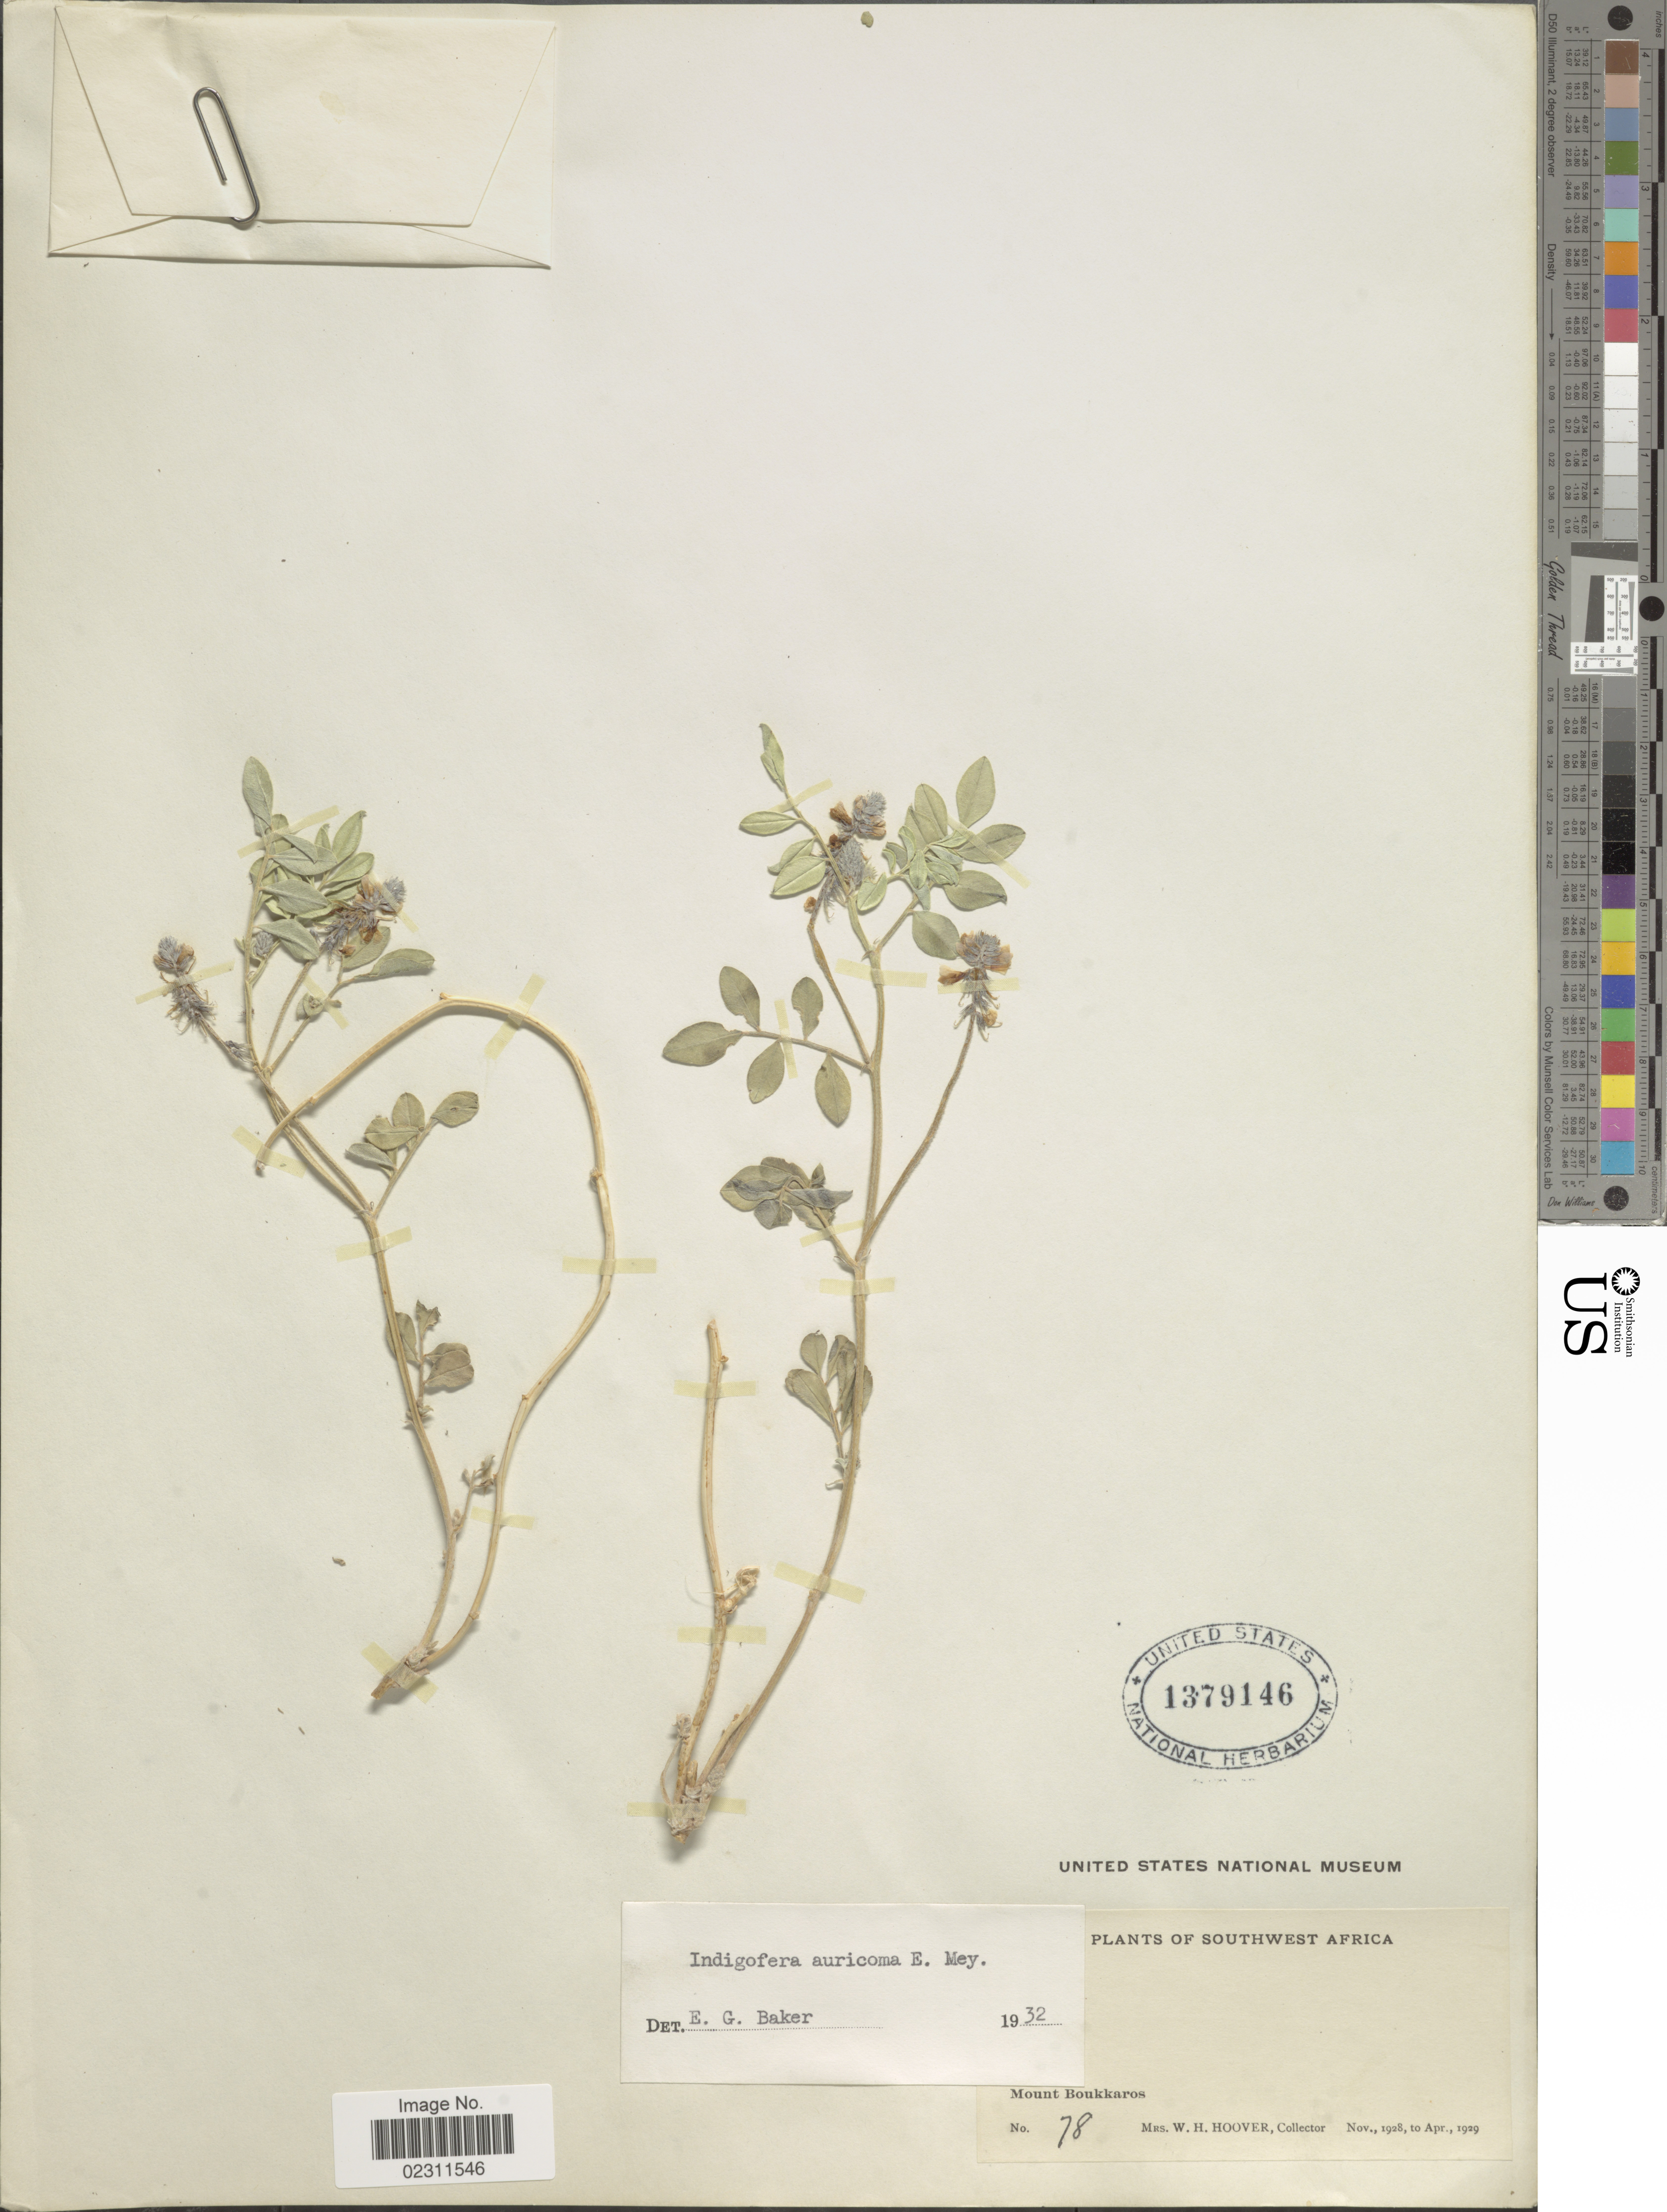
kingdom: Plantae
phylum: Tracheophyta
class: Magnoliopsida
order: Fabales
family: Fabaceae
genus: Indigofera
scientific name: Indigofera auricoma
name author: E. Mey.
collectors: W. H. Hoover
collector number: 78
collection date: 1928-11/1929-04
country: Namibia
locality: Southwest Africa, Mount Boukkaros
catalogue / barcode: US 1379146